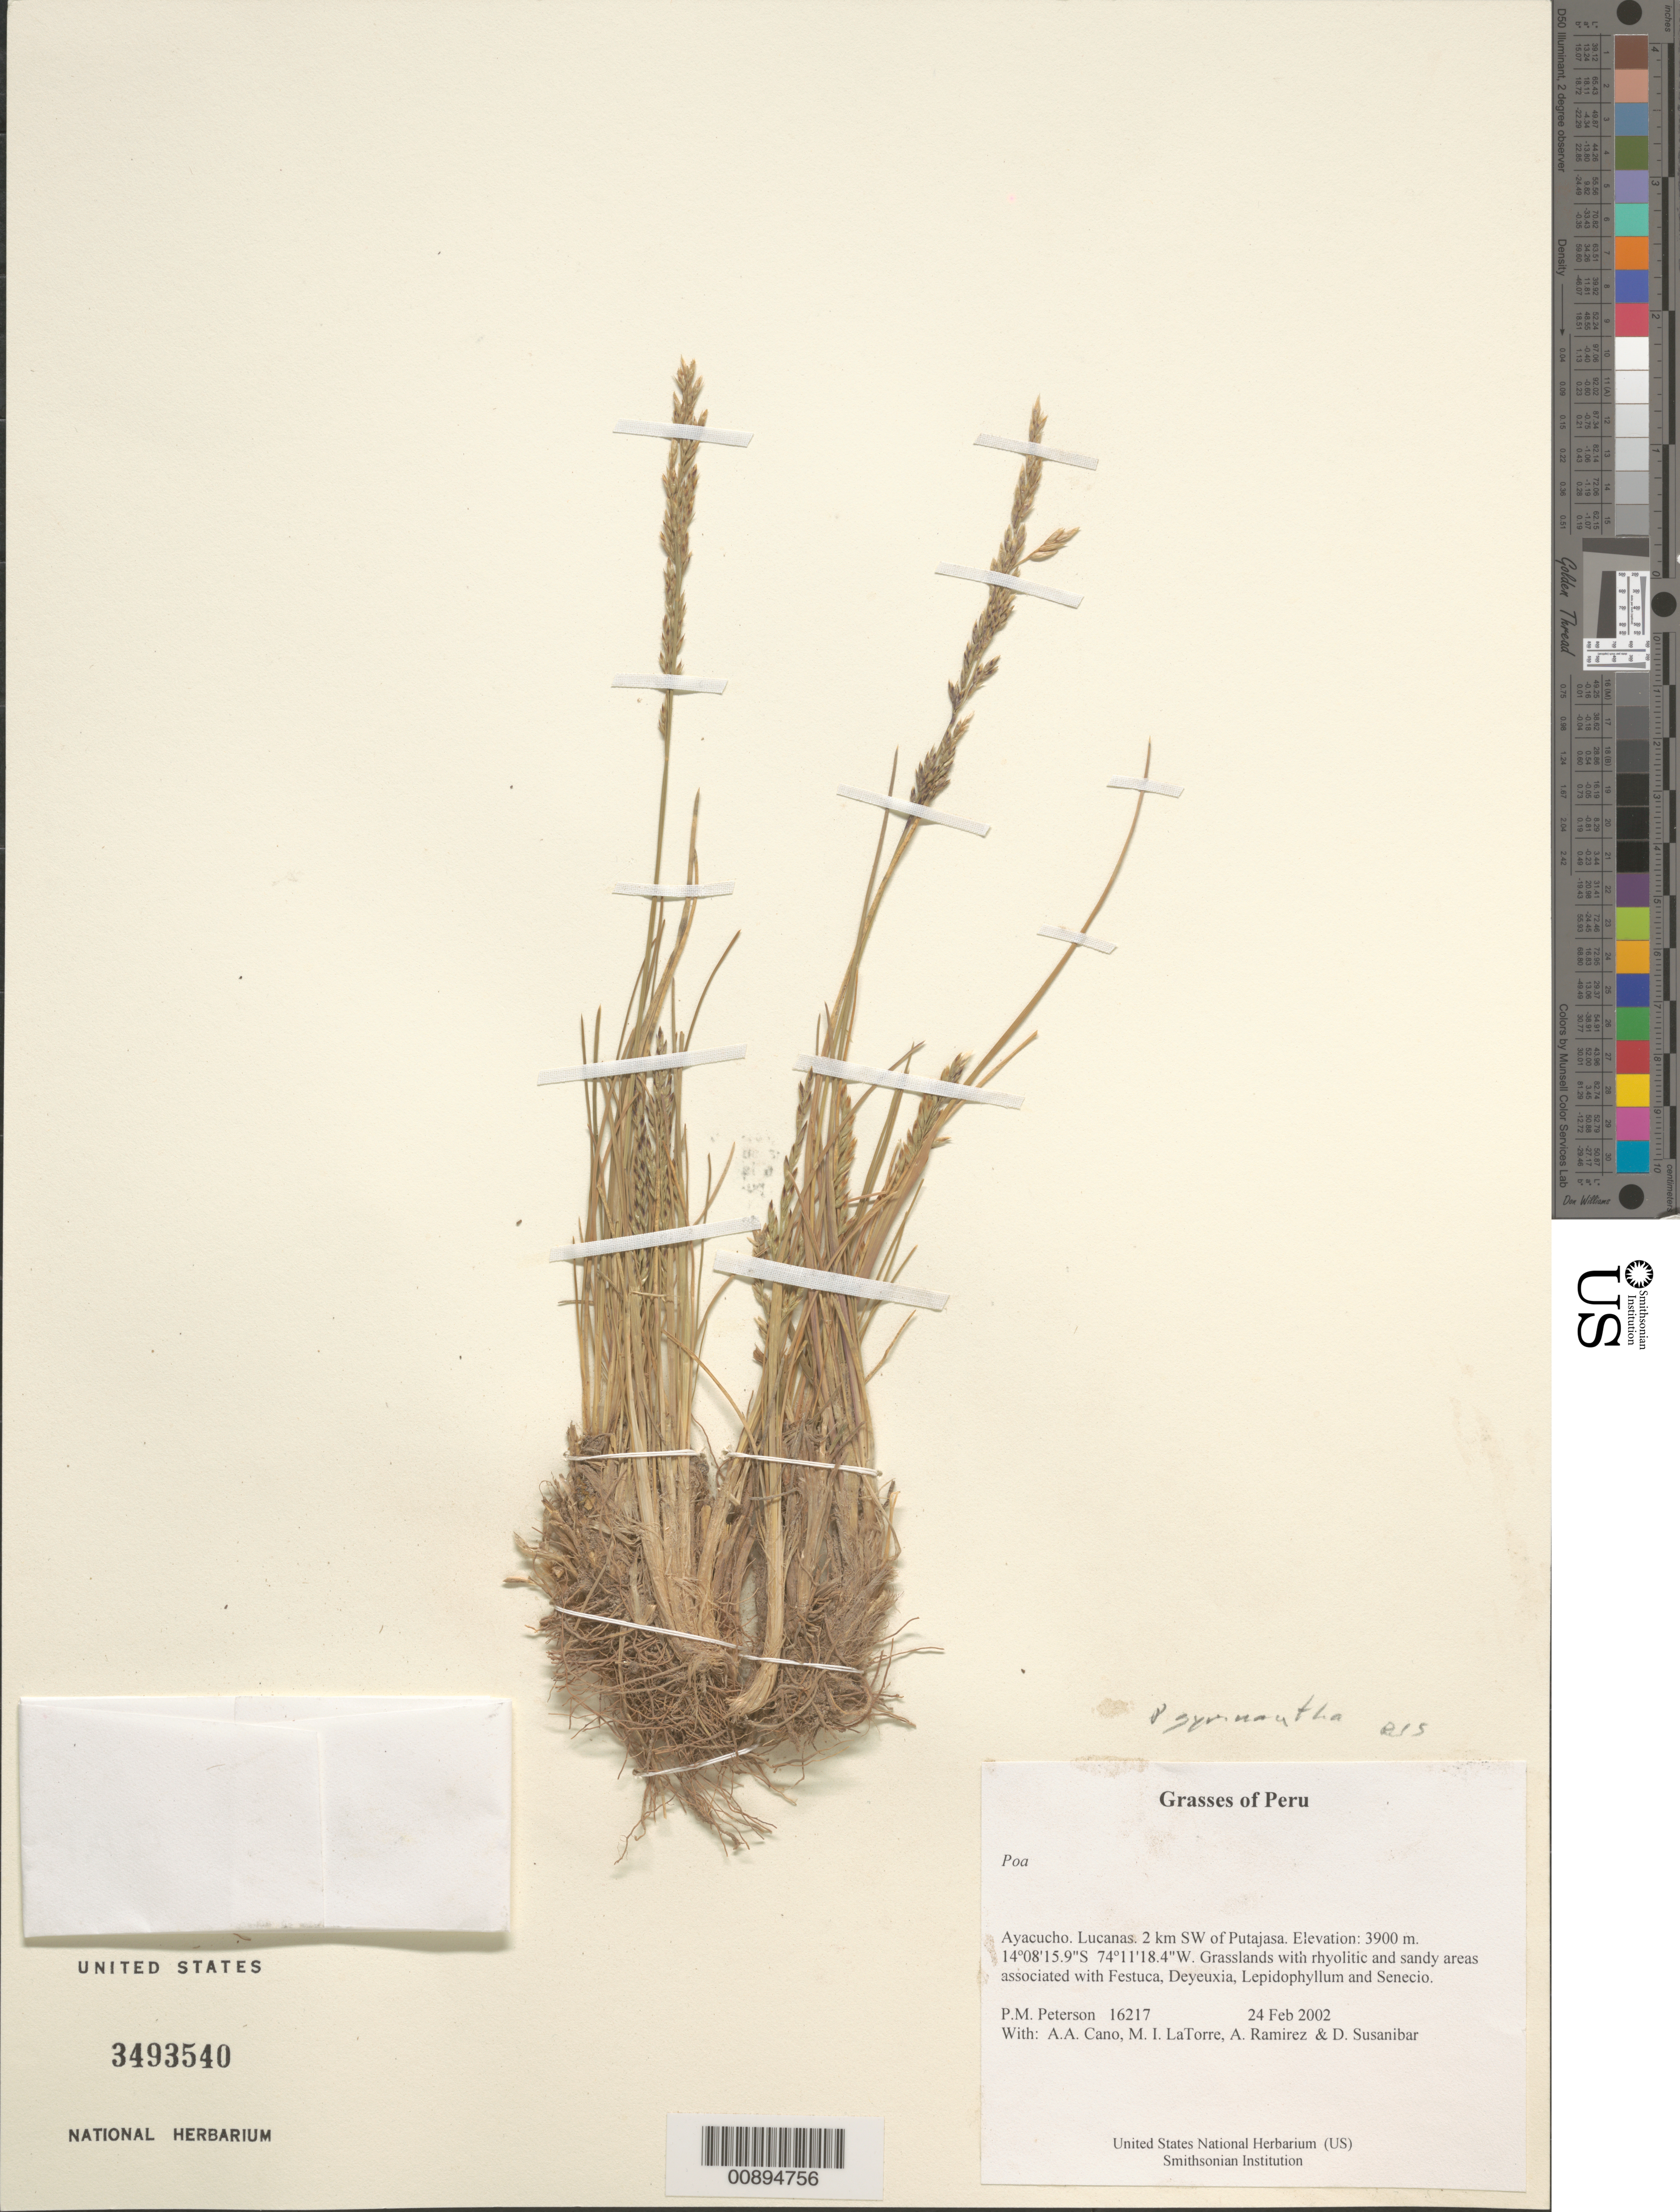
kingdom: Plantae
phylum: Tracheophyta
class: Liliopsida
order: Poales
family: Poaceae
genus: Poa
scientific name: Poa gymnantha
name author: Pilg.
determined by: Soreng, Robert J., Research Associate (BOT), Smithsonian Institution - National Museum of Natural History (UNITED STATES)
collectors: P. M. Peterson, A. Cano, M. I. La Torre, A. Ramírez & D. Susanibar Cruz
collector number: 16217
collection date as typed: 24 Feb 2002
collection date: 2002-02-24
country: Peru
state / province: Ayacucho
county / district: Lucanas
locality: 2 km SW of Putajasa.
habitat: Grasslands with rhyolitic and sandy areas associated with Festuca, Deyeuxia, Lepidophyllum and Senecio.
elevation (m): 3900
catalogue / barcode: US 3493540